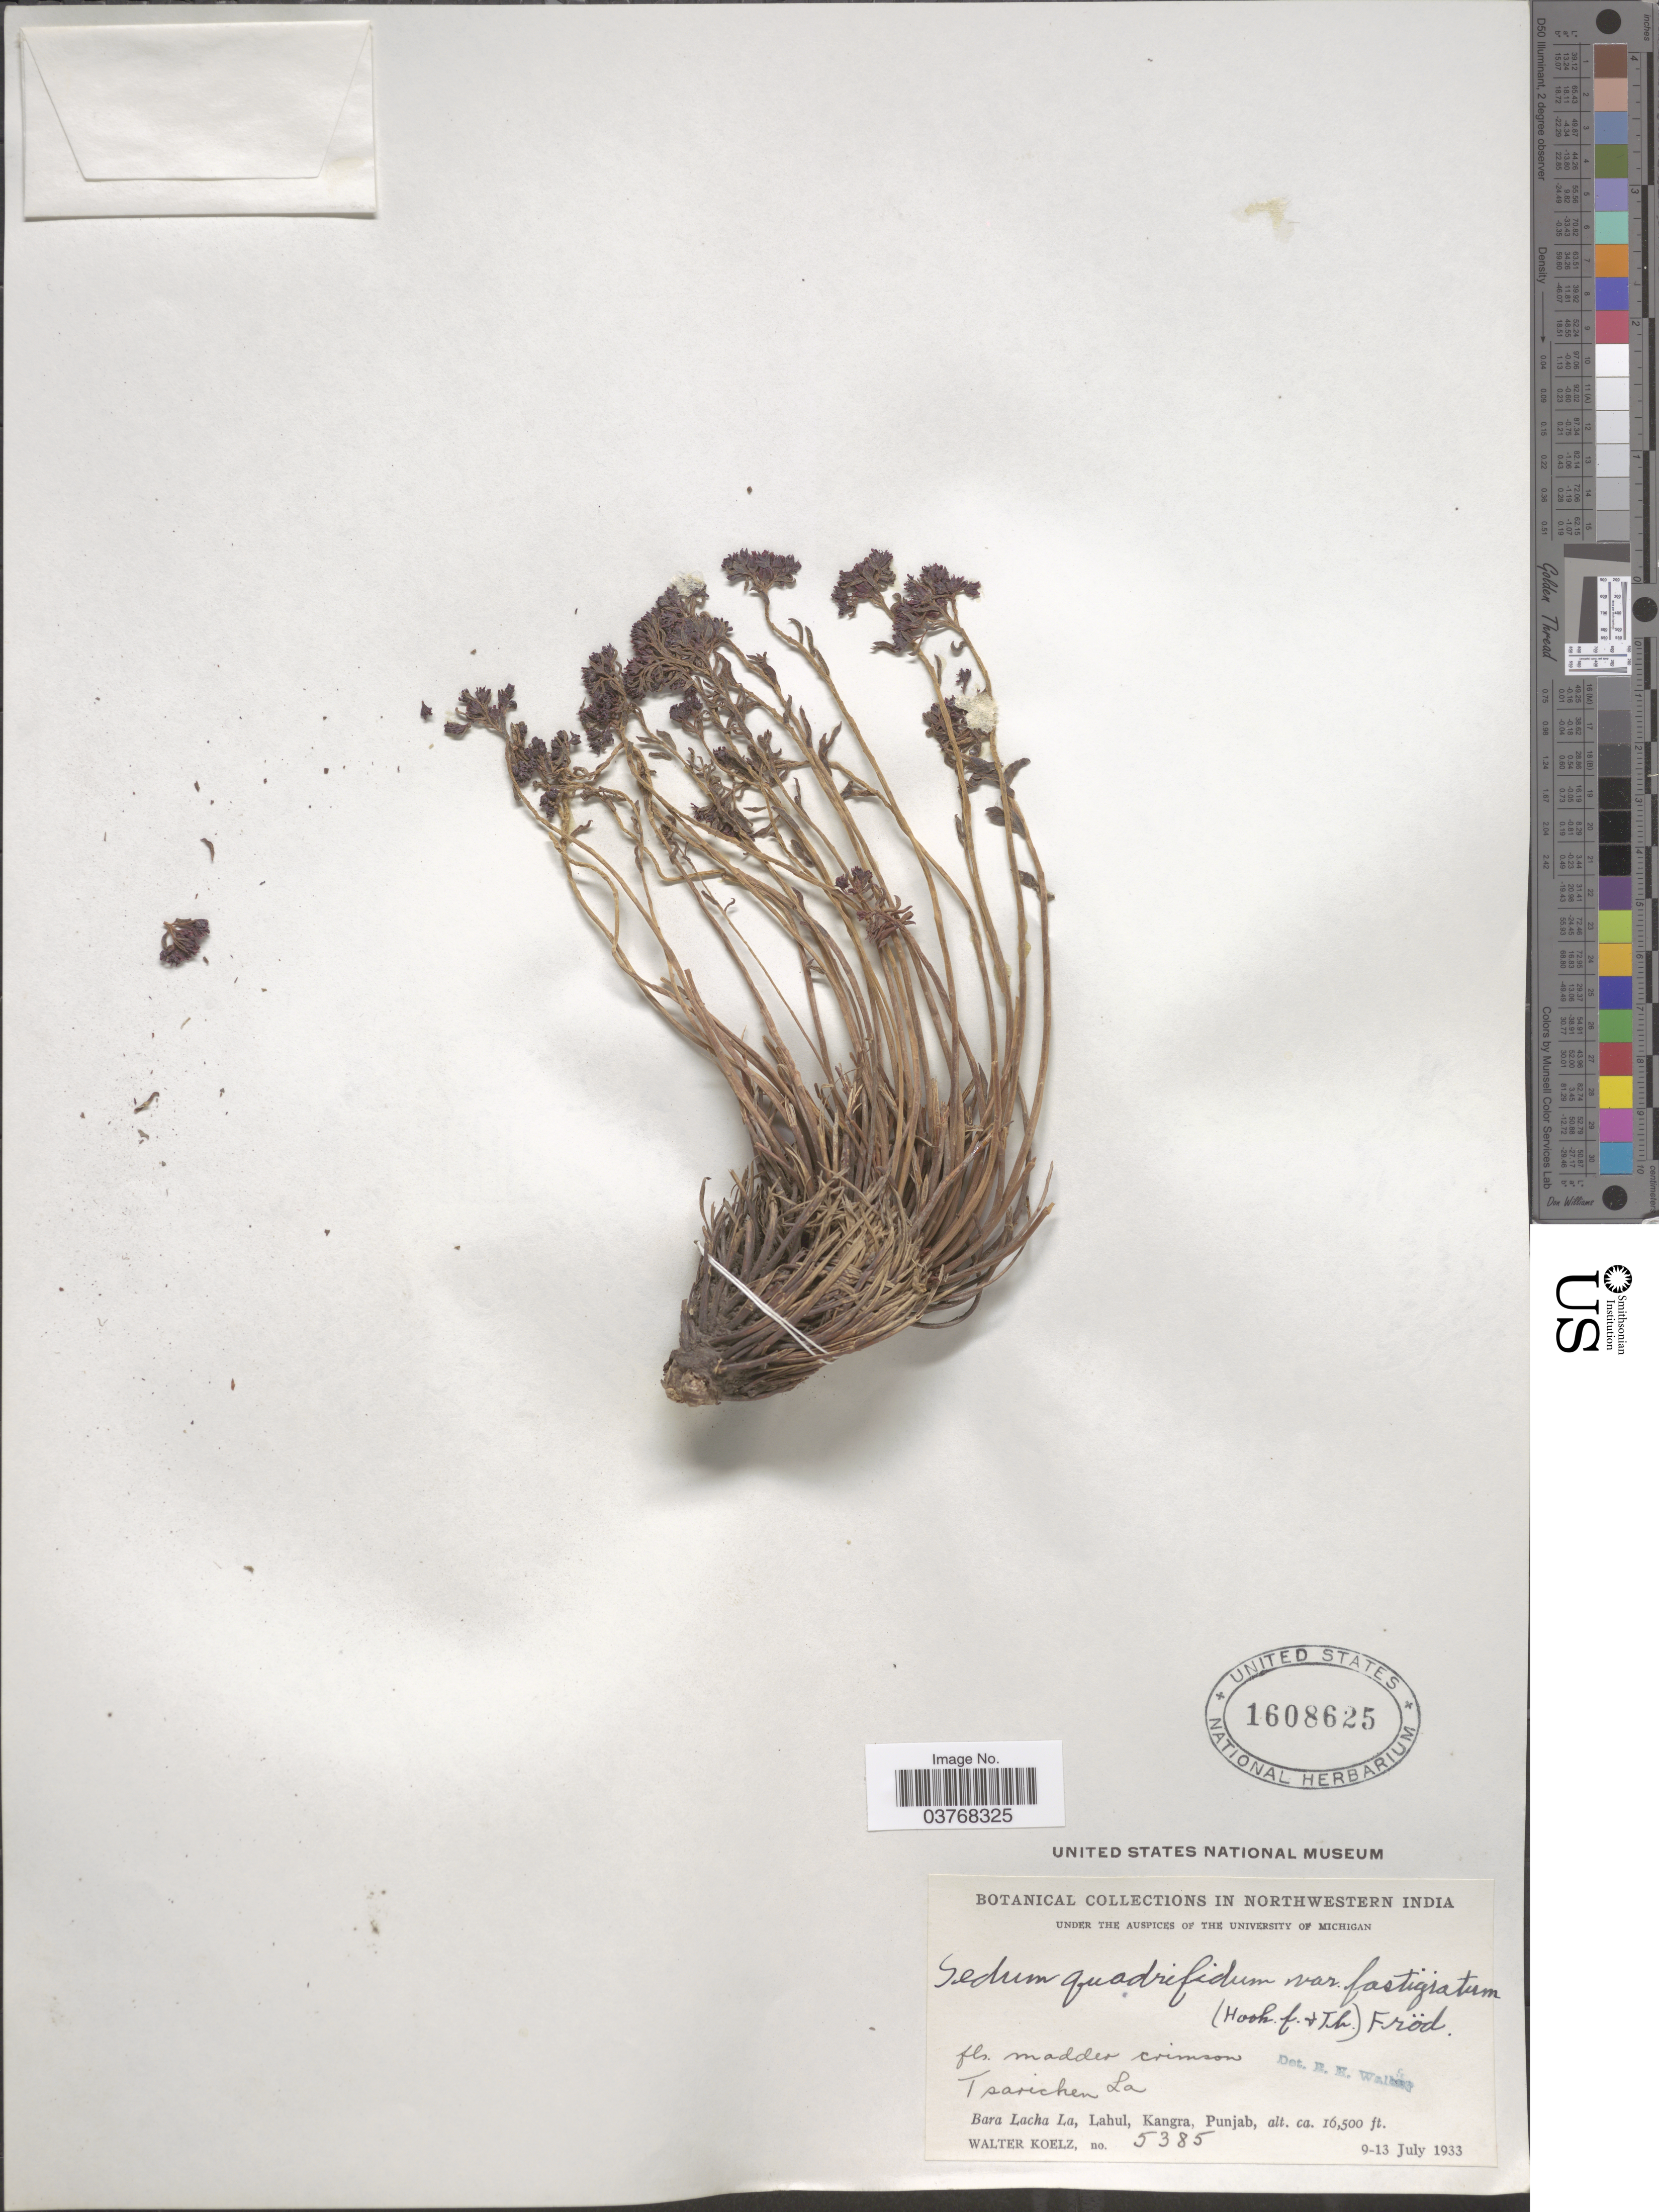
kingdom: Plantae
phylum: Tracheophyta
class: Magnoliopsida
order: Saxifragales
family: Crassulaceae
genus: Rhodiola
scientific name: Rhodiola fastigiata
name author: (Hook. f. & Thomson) S.H. Fu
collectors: W. N. Koelz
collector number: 5385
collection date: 1933-07-09/1933-07-13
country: India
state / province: Punjab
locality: Nortwestern India. Tsarichen La. Bara Lacha La, Lahul, Kangra.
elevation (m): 5029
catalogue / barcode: US 1608625